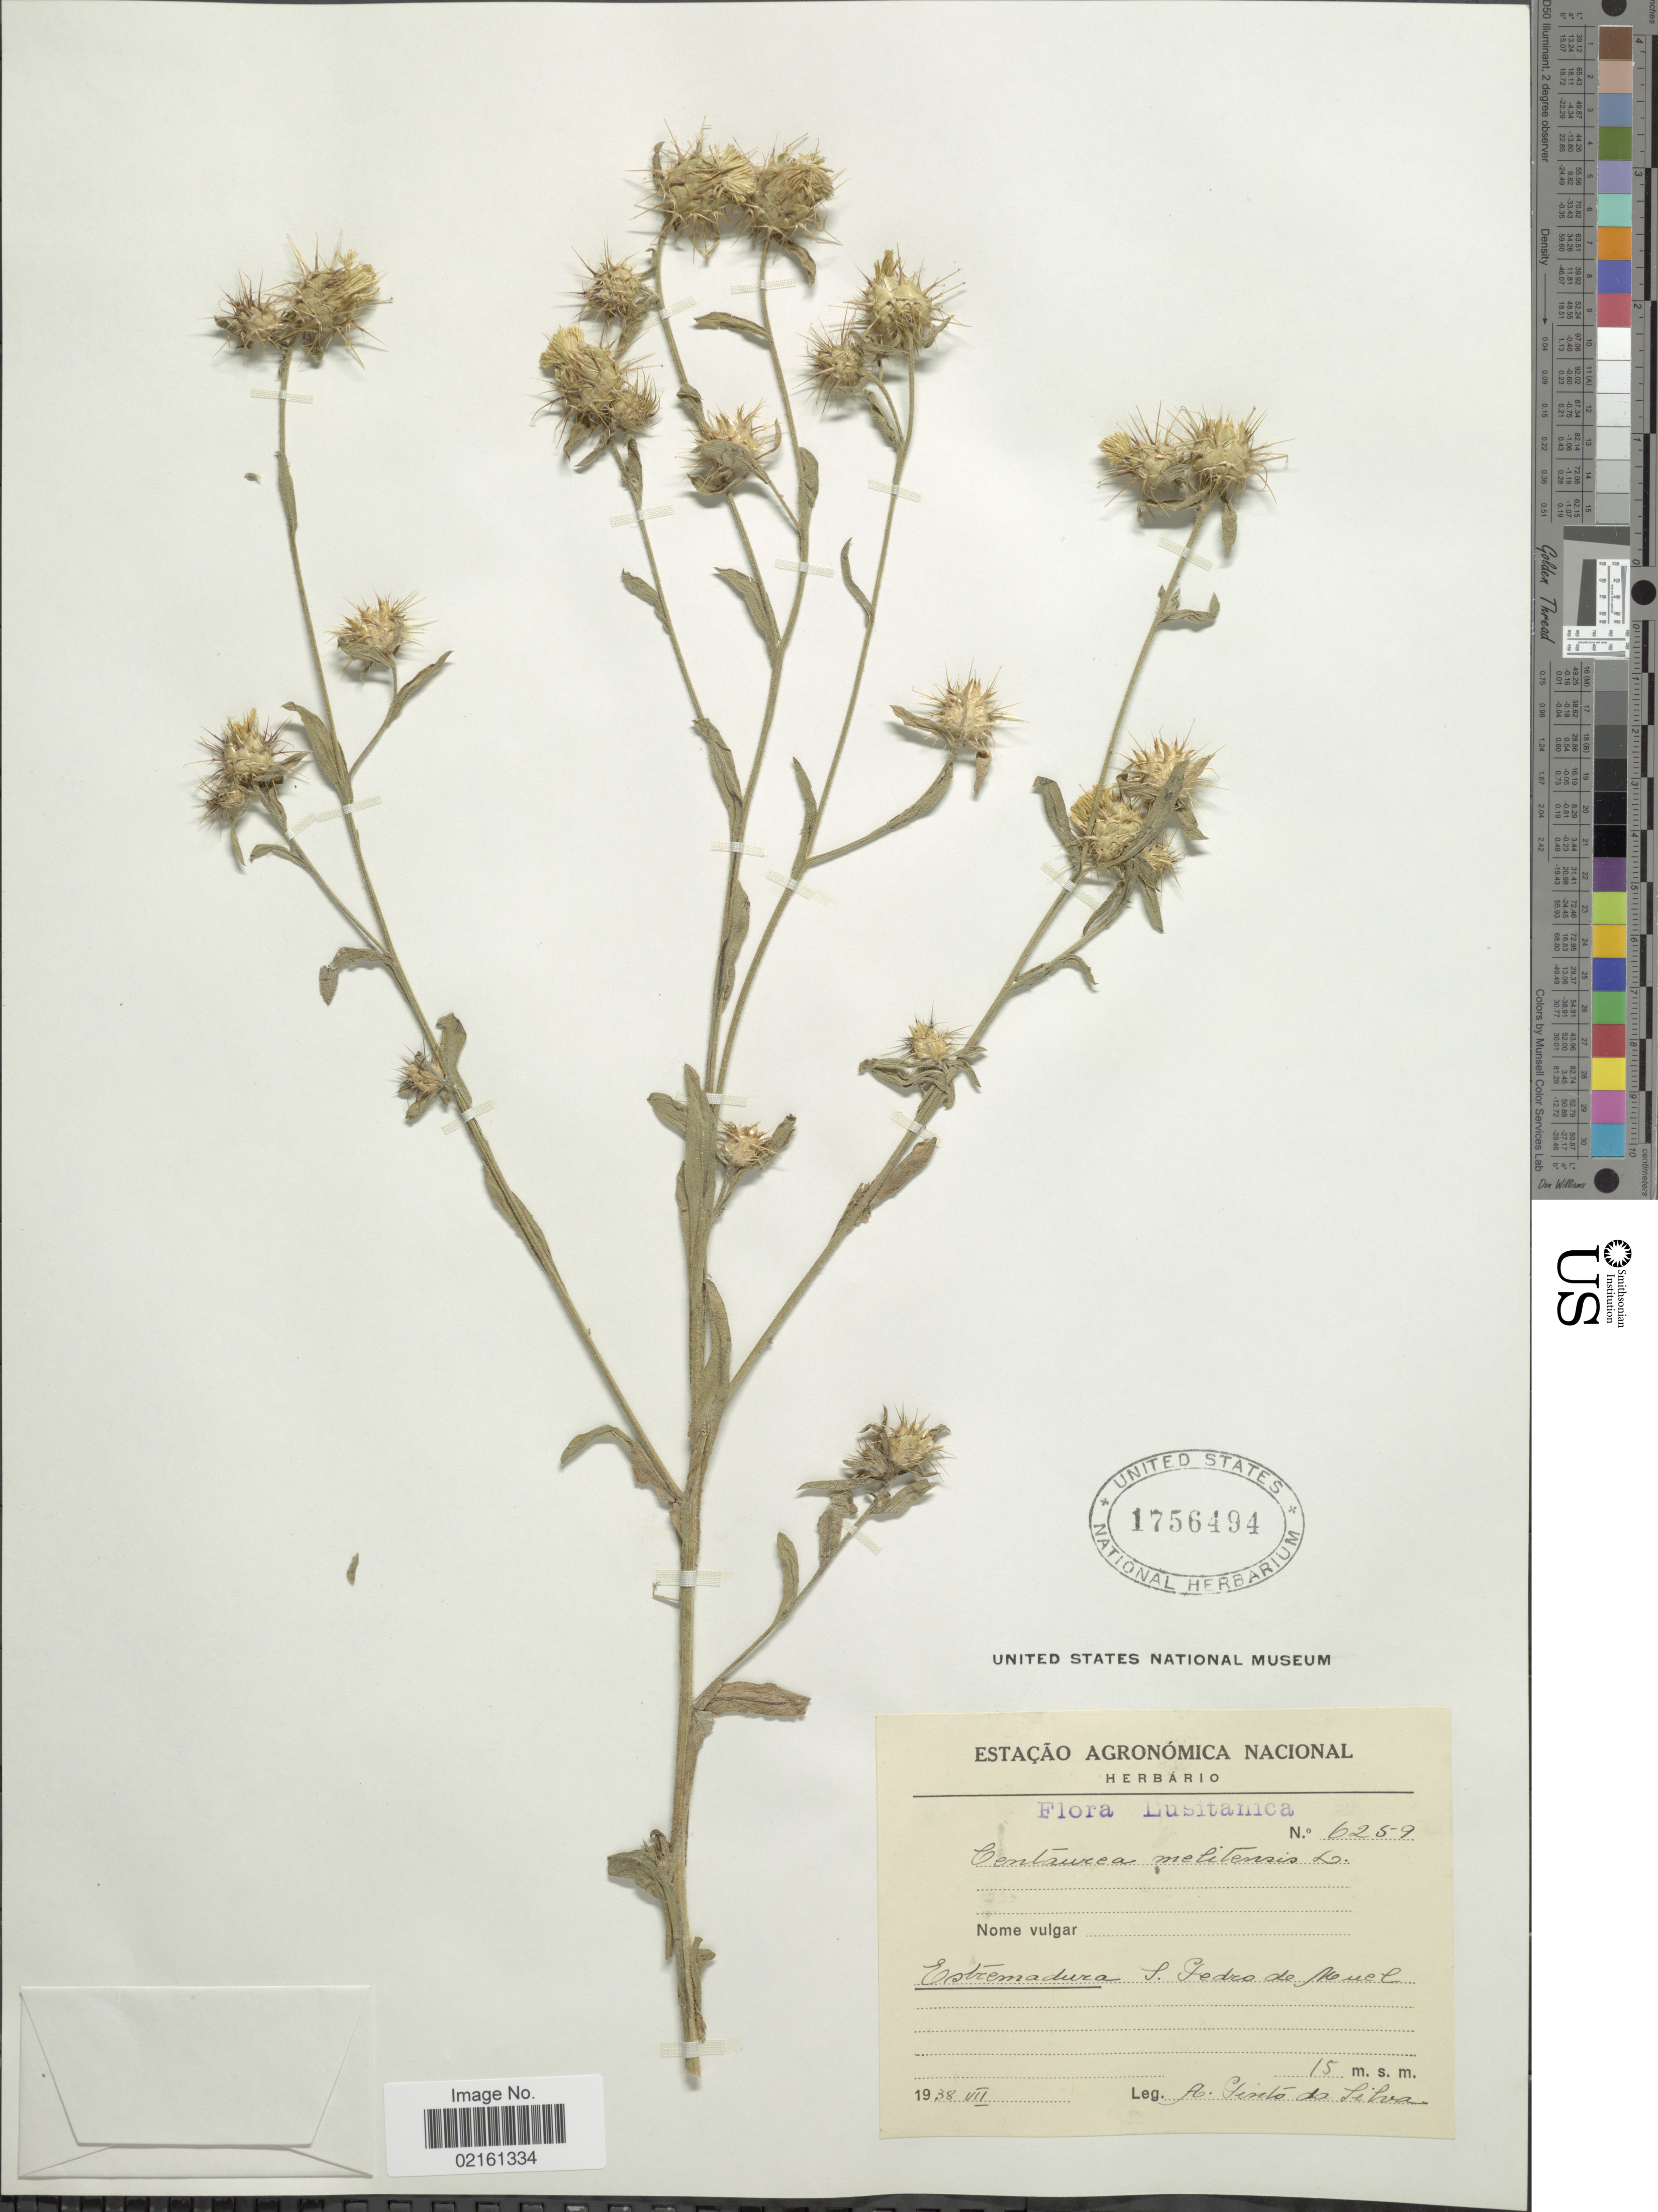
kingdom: Plantae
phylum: Tracheophyta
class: Magnoliopsida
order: Asterales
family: Asteraceae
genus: Centaurea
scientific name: Centaurea melitensis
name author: L.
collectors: A. P. Silva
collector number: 6259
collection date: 1938-07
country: Portugal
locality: Lusitanica, Estremadura, S. Pedro de Nuel [interpreted]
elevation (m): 15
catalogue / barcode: US 1756494